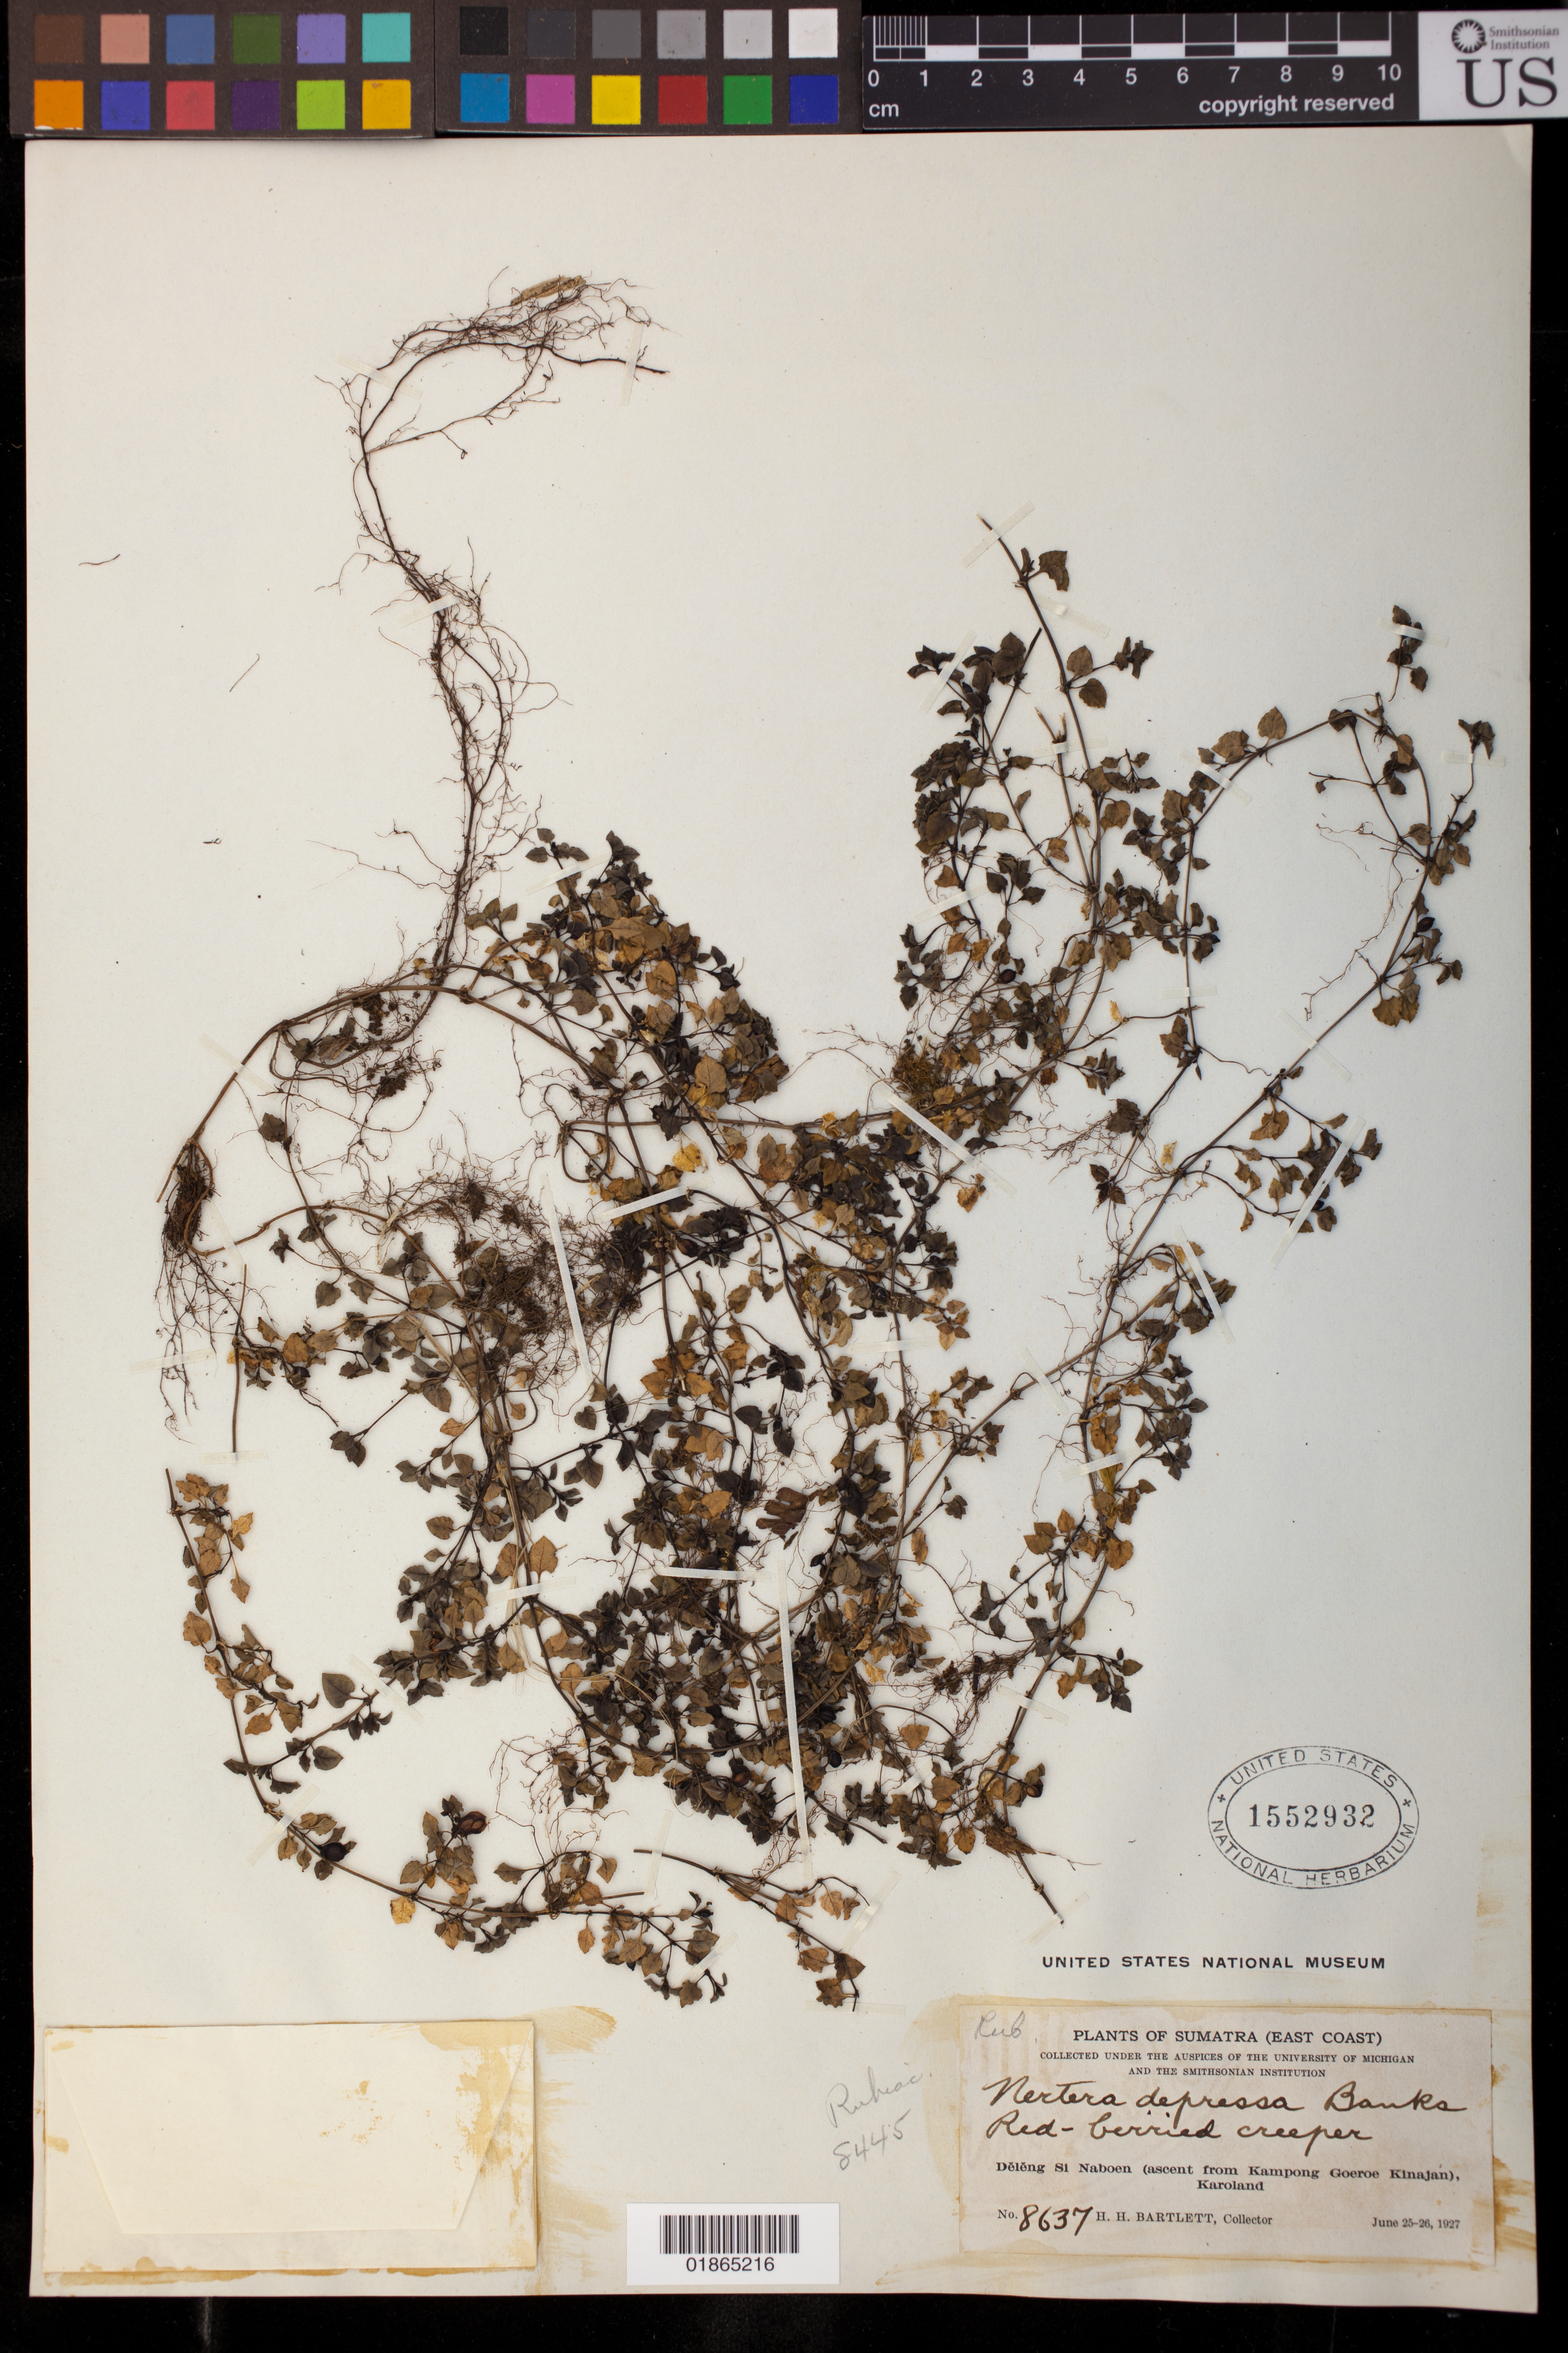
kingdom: Plantae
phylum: Tracheophyta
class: Magnoliopsida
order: Gentianales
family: Rubiaceae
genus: Nertera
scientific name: Nertera depressa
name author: Banks & Sol. ex Gaertn.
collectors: H. H. Bartlett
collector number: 8637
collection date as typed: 25 Jun 1927 to 26 Jun 1927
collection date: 1927-06-25/1927-06-26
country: Indonesia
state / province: Sumatra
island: Sumatra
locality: Sumatra East Coast, Deleng Si Naboen, ascent from Kampong Goeroe Kinajan, Karoland.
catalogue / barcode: US 1552932